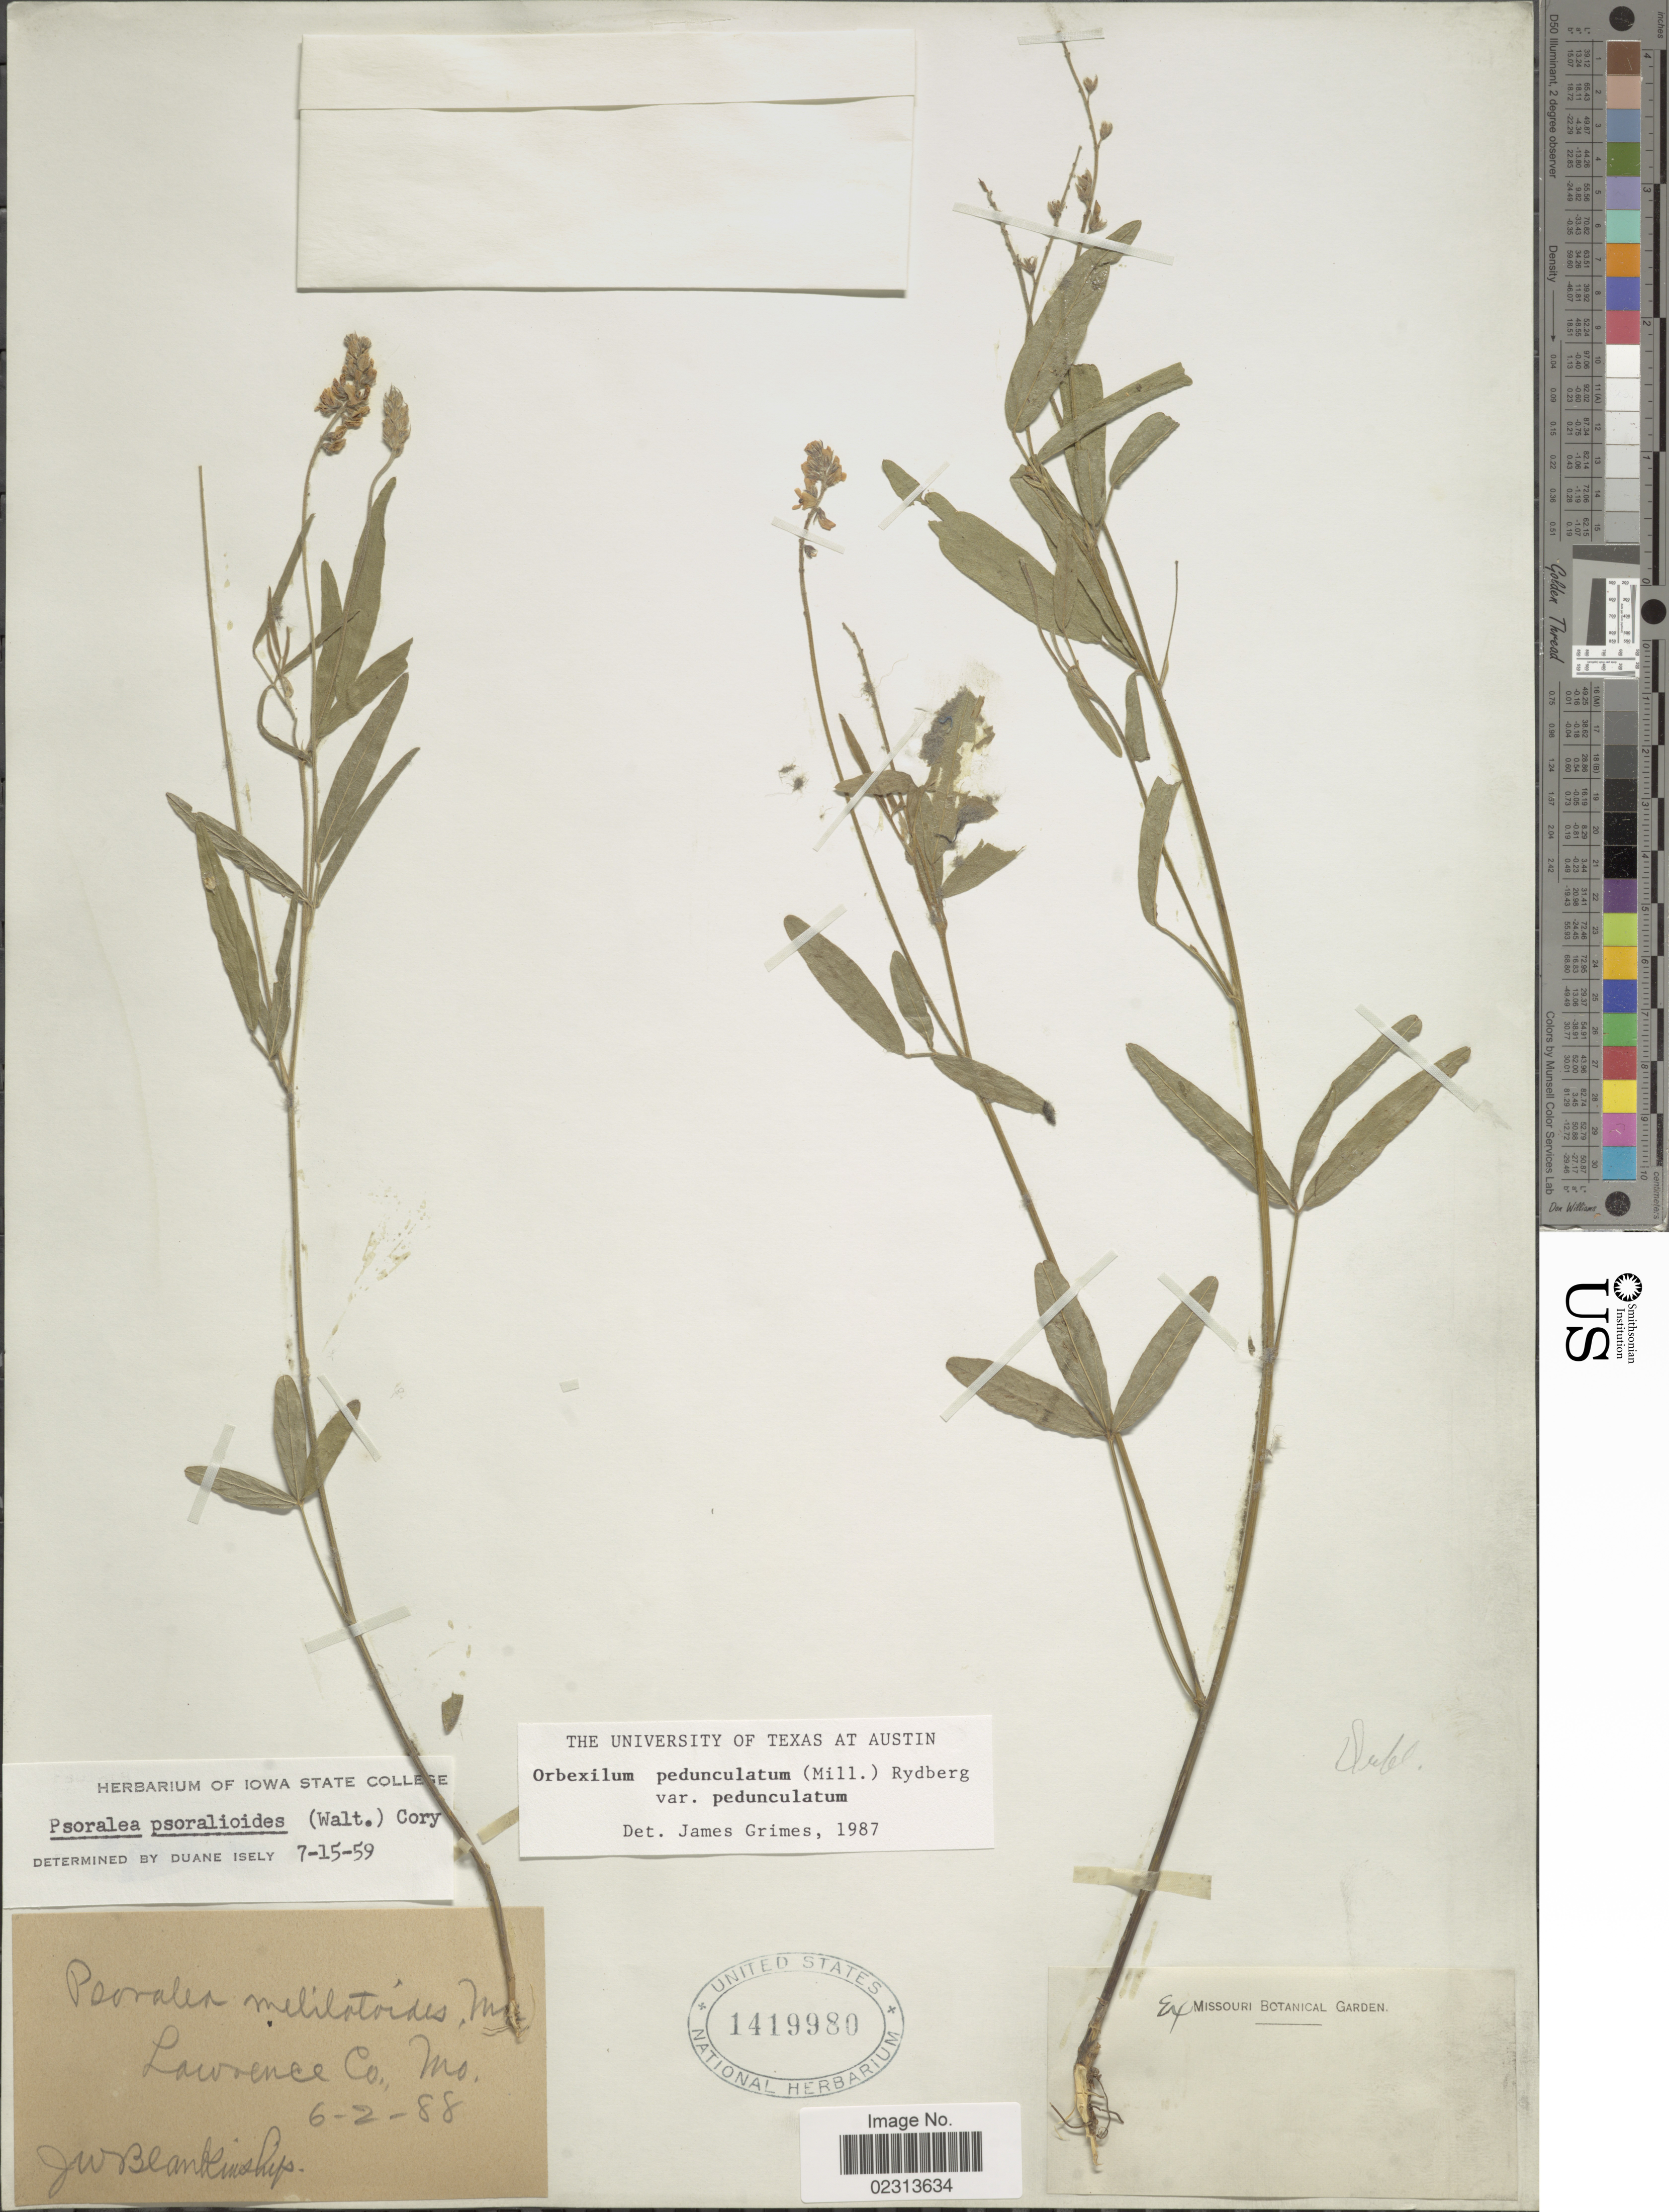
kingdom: Plantae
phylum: Tracheophyta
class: Magnoliopsida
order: Fabales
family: Fabaceae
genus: Orbexilum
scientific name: Orbexilum pedunculatum var. pedunculatum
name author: (Miller) Rydberg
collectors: J. W. Blankinship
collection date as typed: Transcribed d/m/y: 2/6/88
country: United States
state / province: Missouri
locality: Lawrence Co. Mo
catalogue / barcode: US 1419980